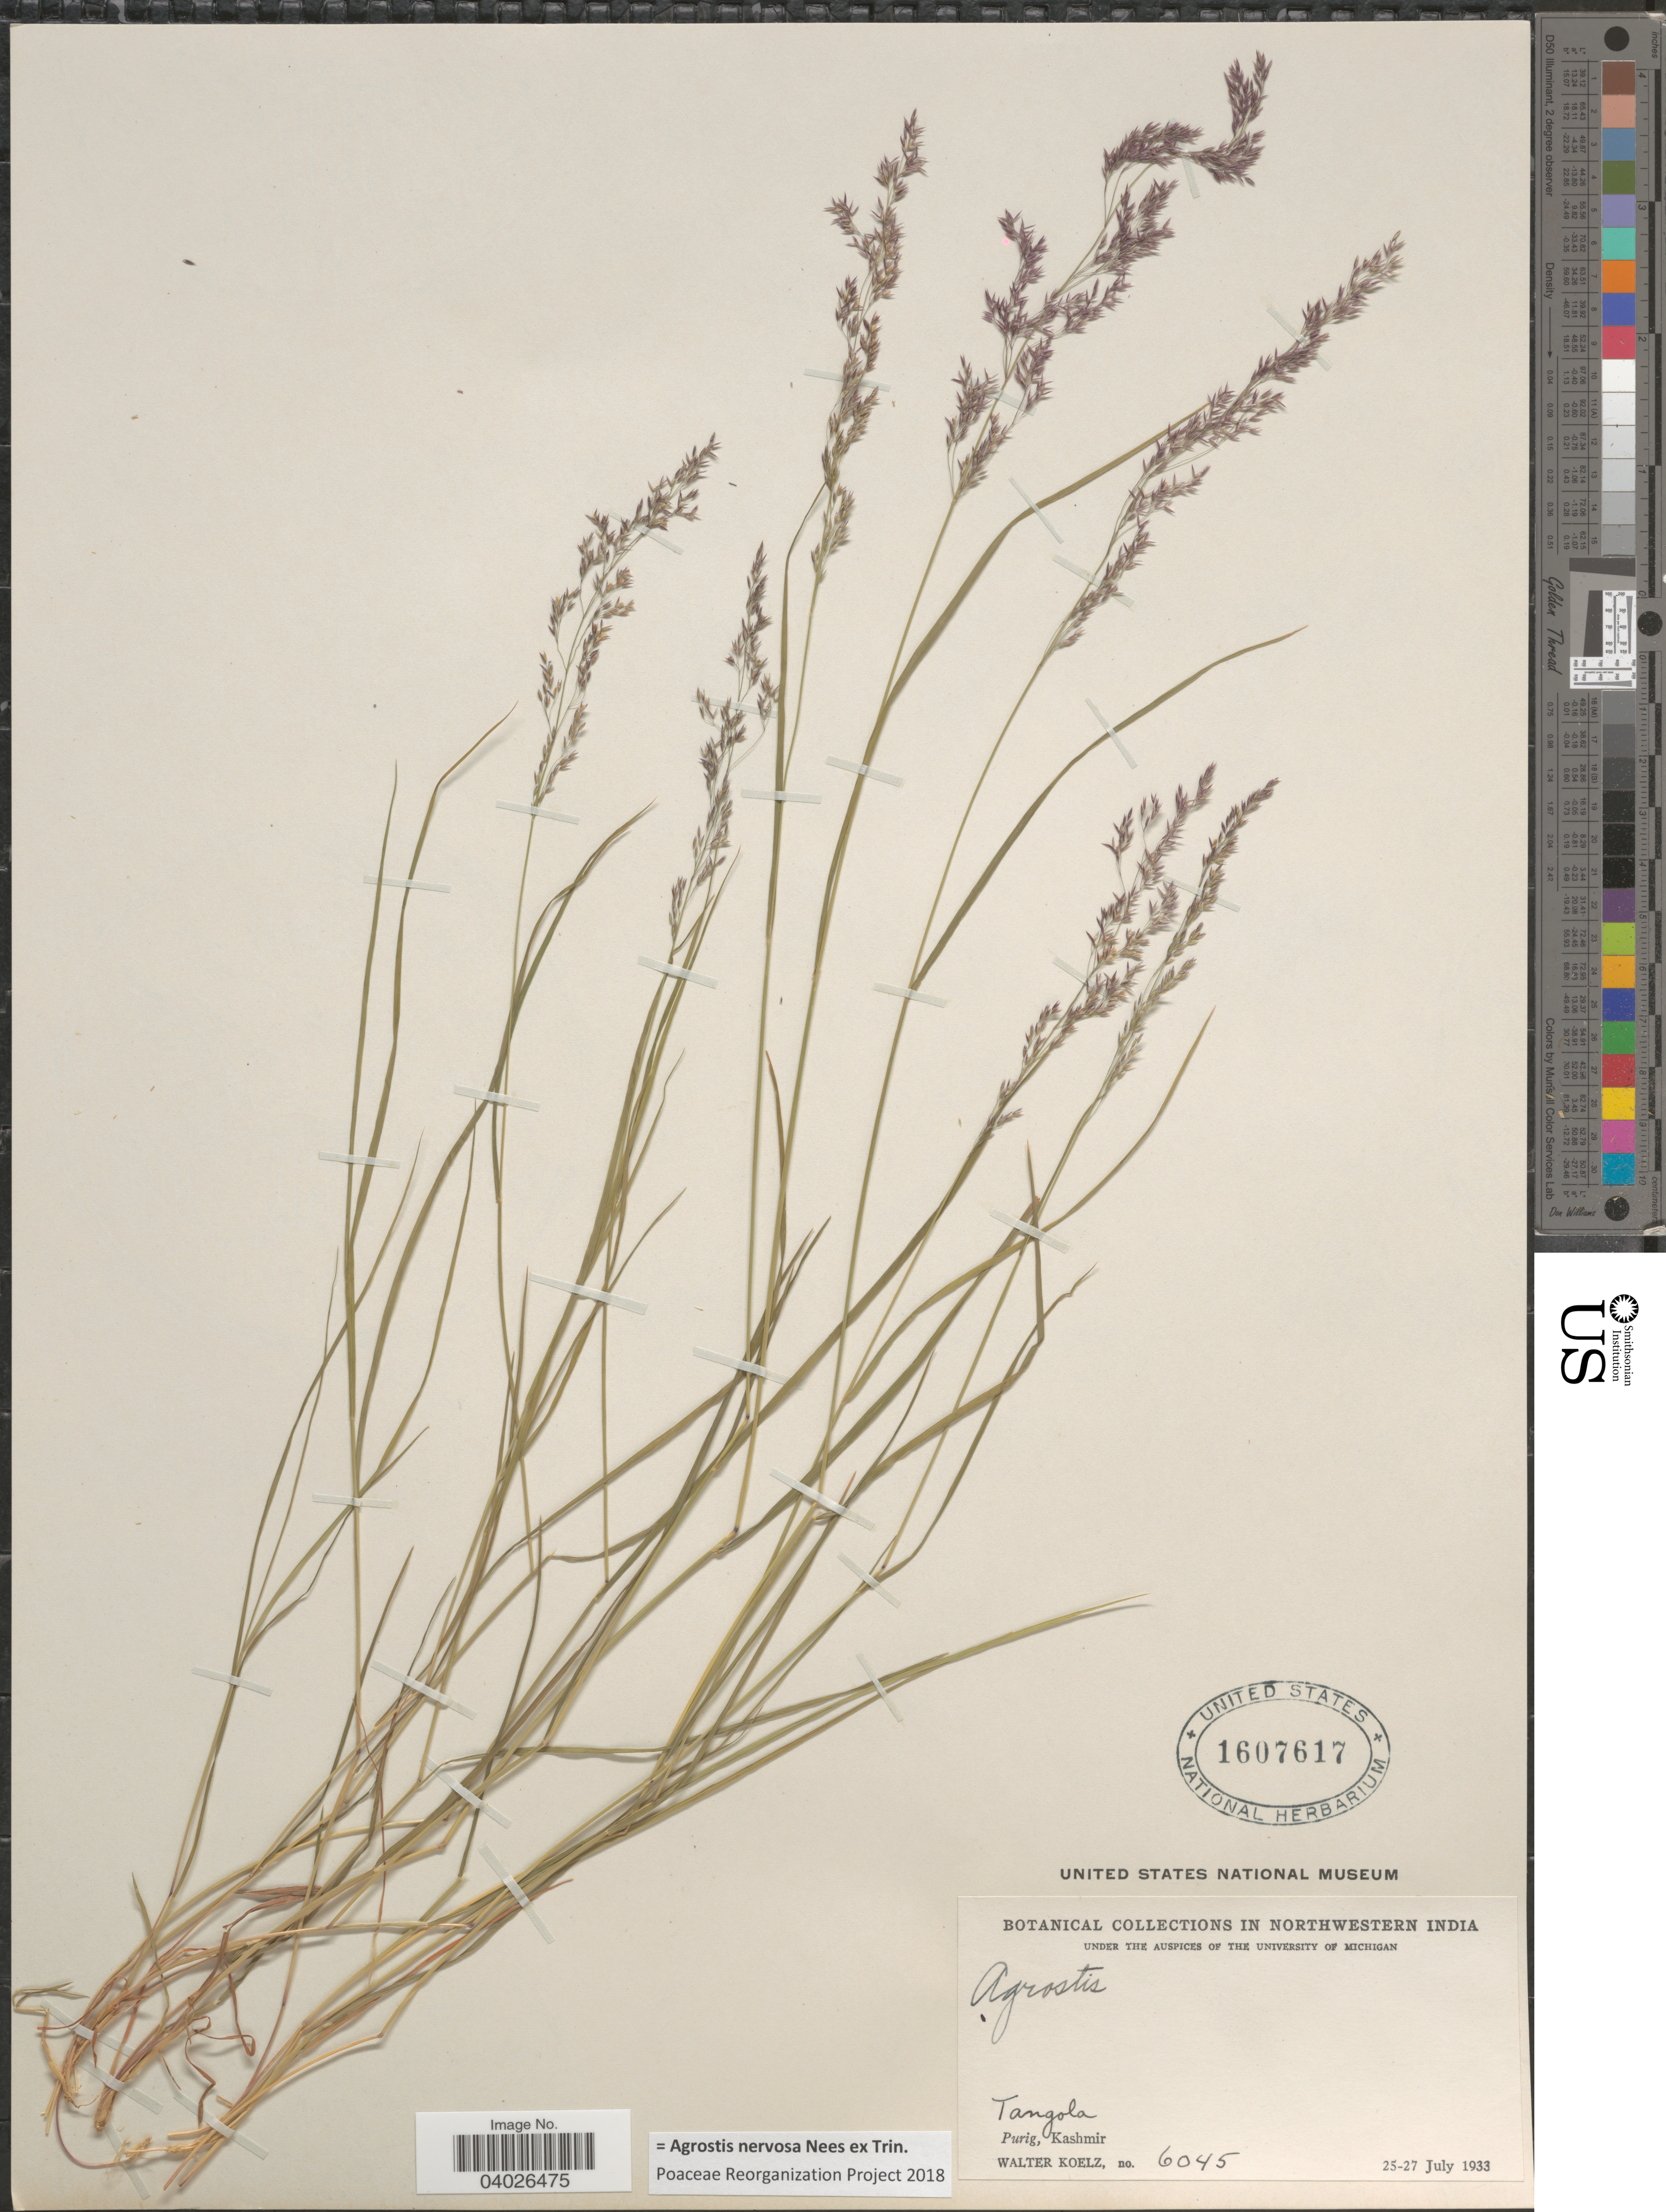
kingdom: Plantae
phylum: Tracheophyta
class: Liliopsida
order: Poales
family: Poaceae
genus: Agrostis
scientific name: Agrostis nervosa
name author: Nees ex Trin.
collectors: W. N. Koelz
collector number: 6045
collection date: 1933-07-25/1933-07-27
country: India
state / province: Jammu and Kashmir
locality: In Northwestern India. Purig, Kashmir.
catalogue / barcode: US 1607617